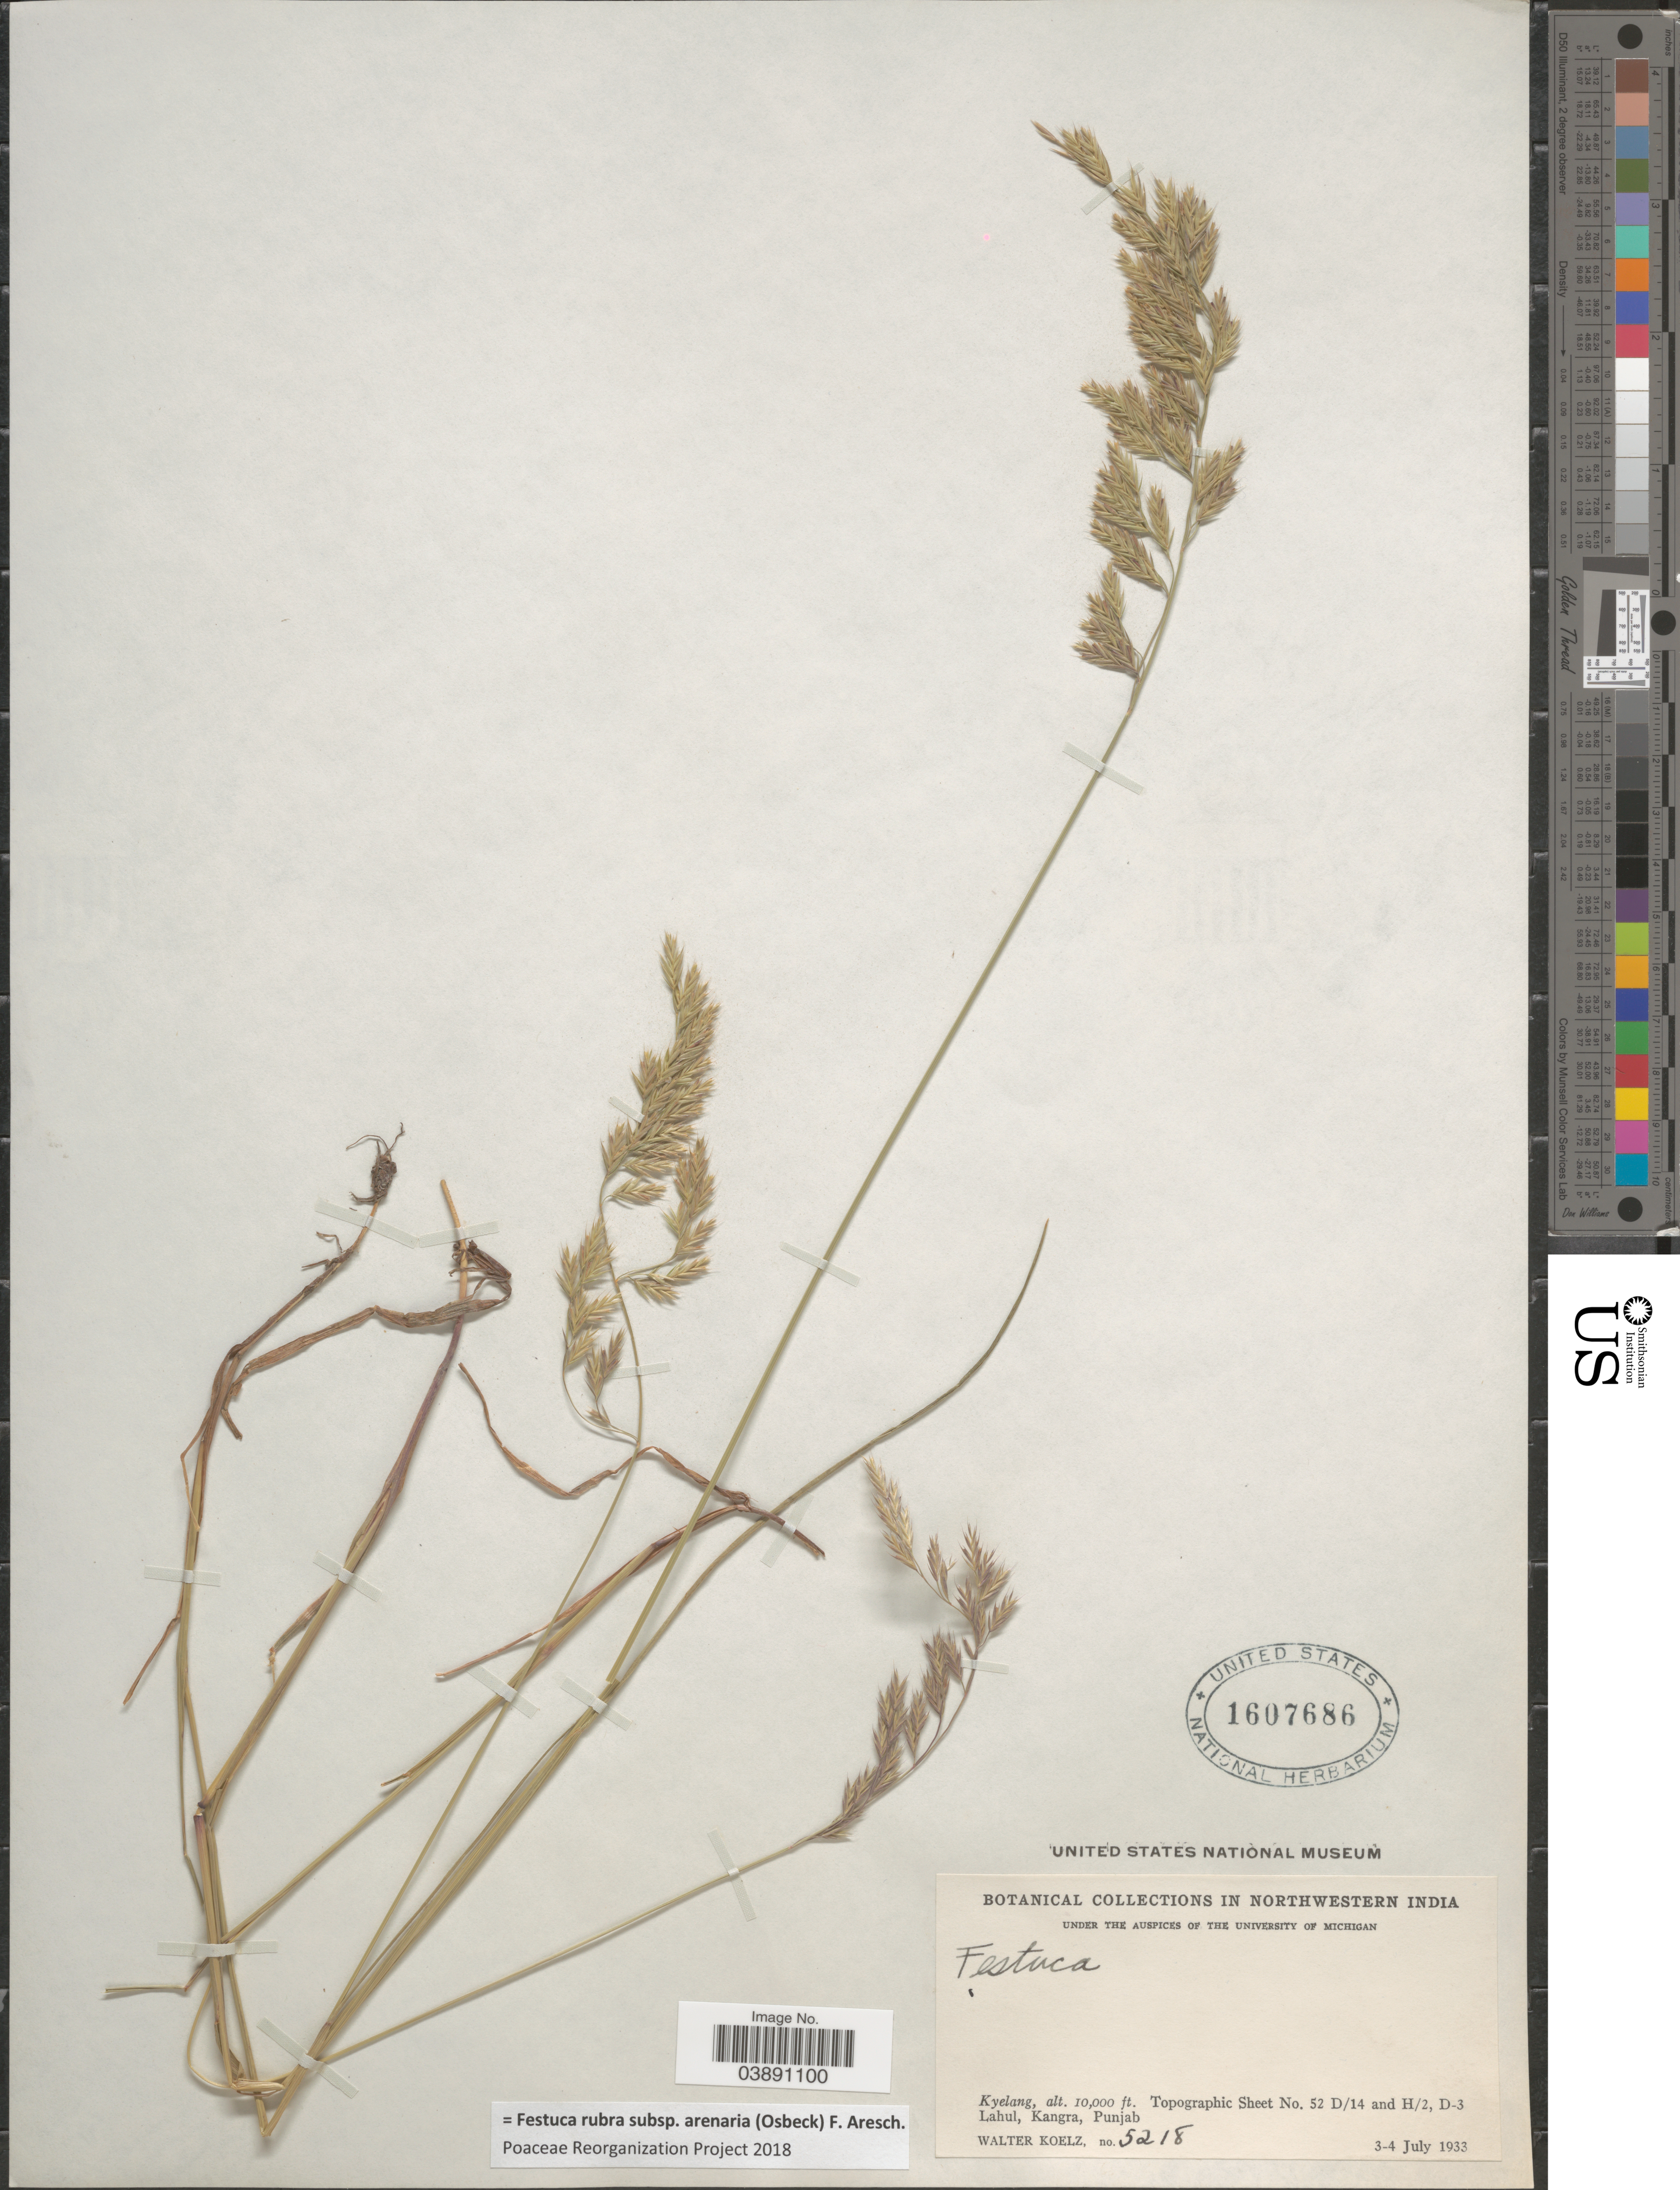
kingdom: Plantae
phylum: Tracheophyta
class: Liliopsida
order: Poales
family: Poaceae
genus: Festuca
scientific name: Festuca rubra subsp. arenaria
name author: (Osbeck) F. Aresch.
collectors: W. N. Koelz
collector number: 5218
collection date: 1933-07-03/1933-07-04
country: India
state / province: Punjab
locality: In Northwestern India. Kyelang. Topographic Sheet No. 52 D/14 and H/2, D-3 Lahul, Kangra.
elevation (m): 3048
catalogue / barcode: US 1607686